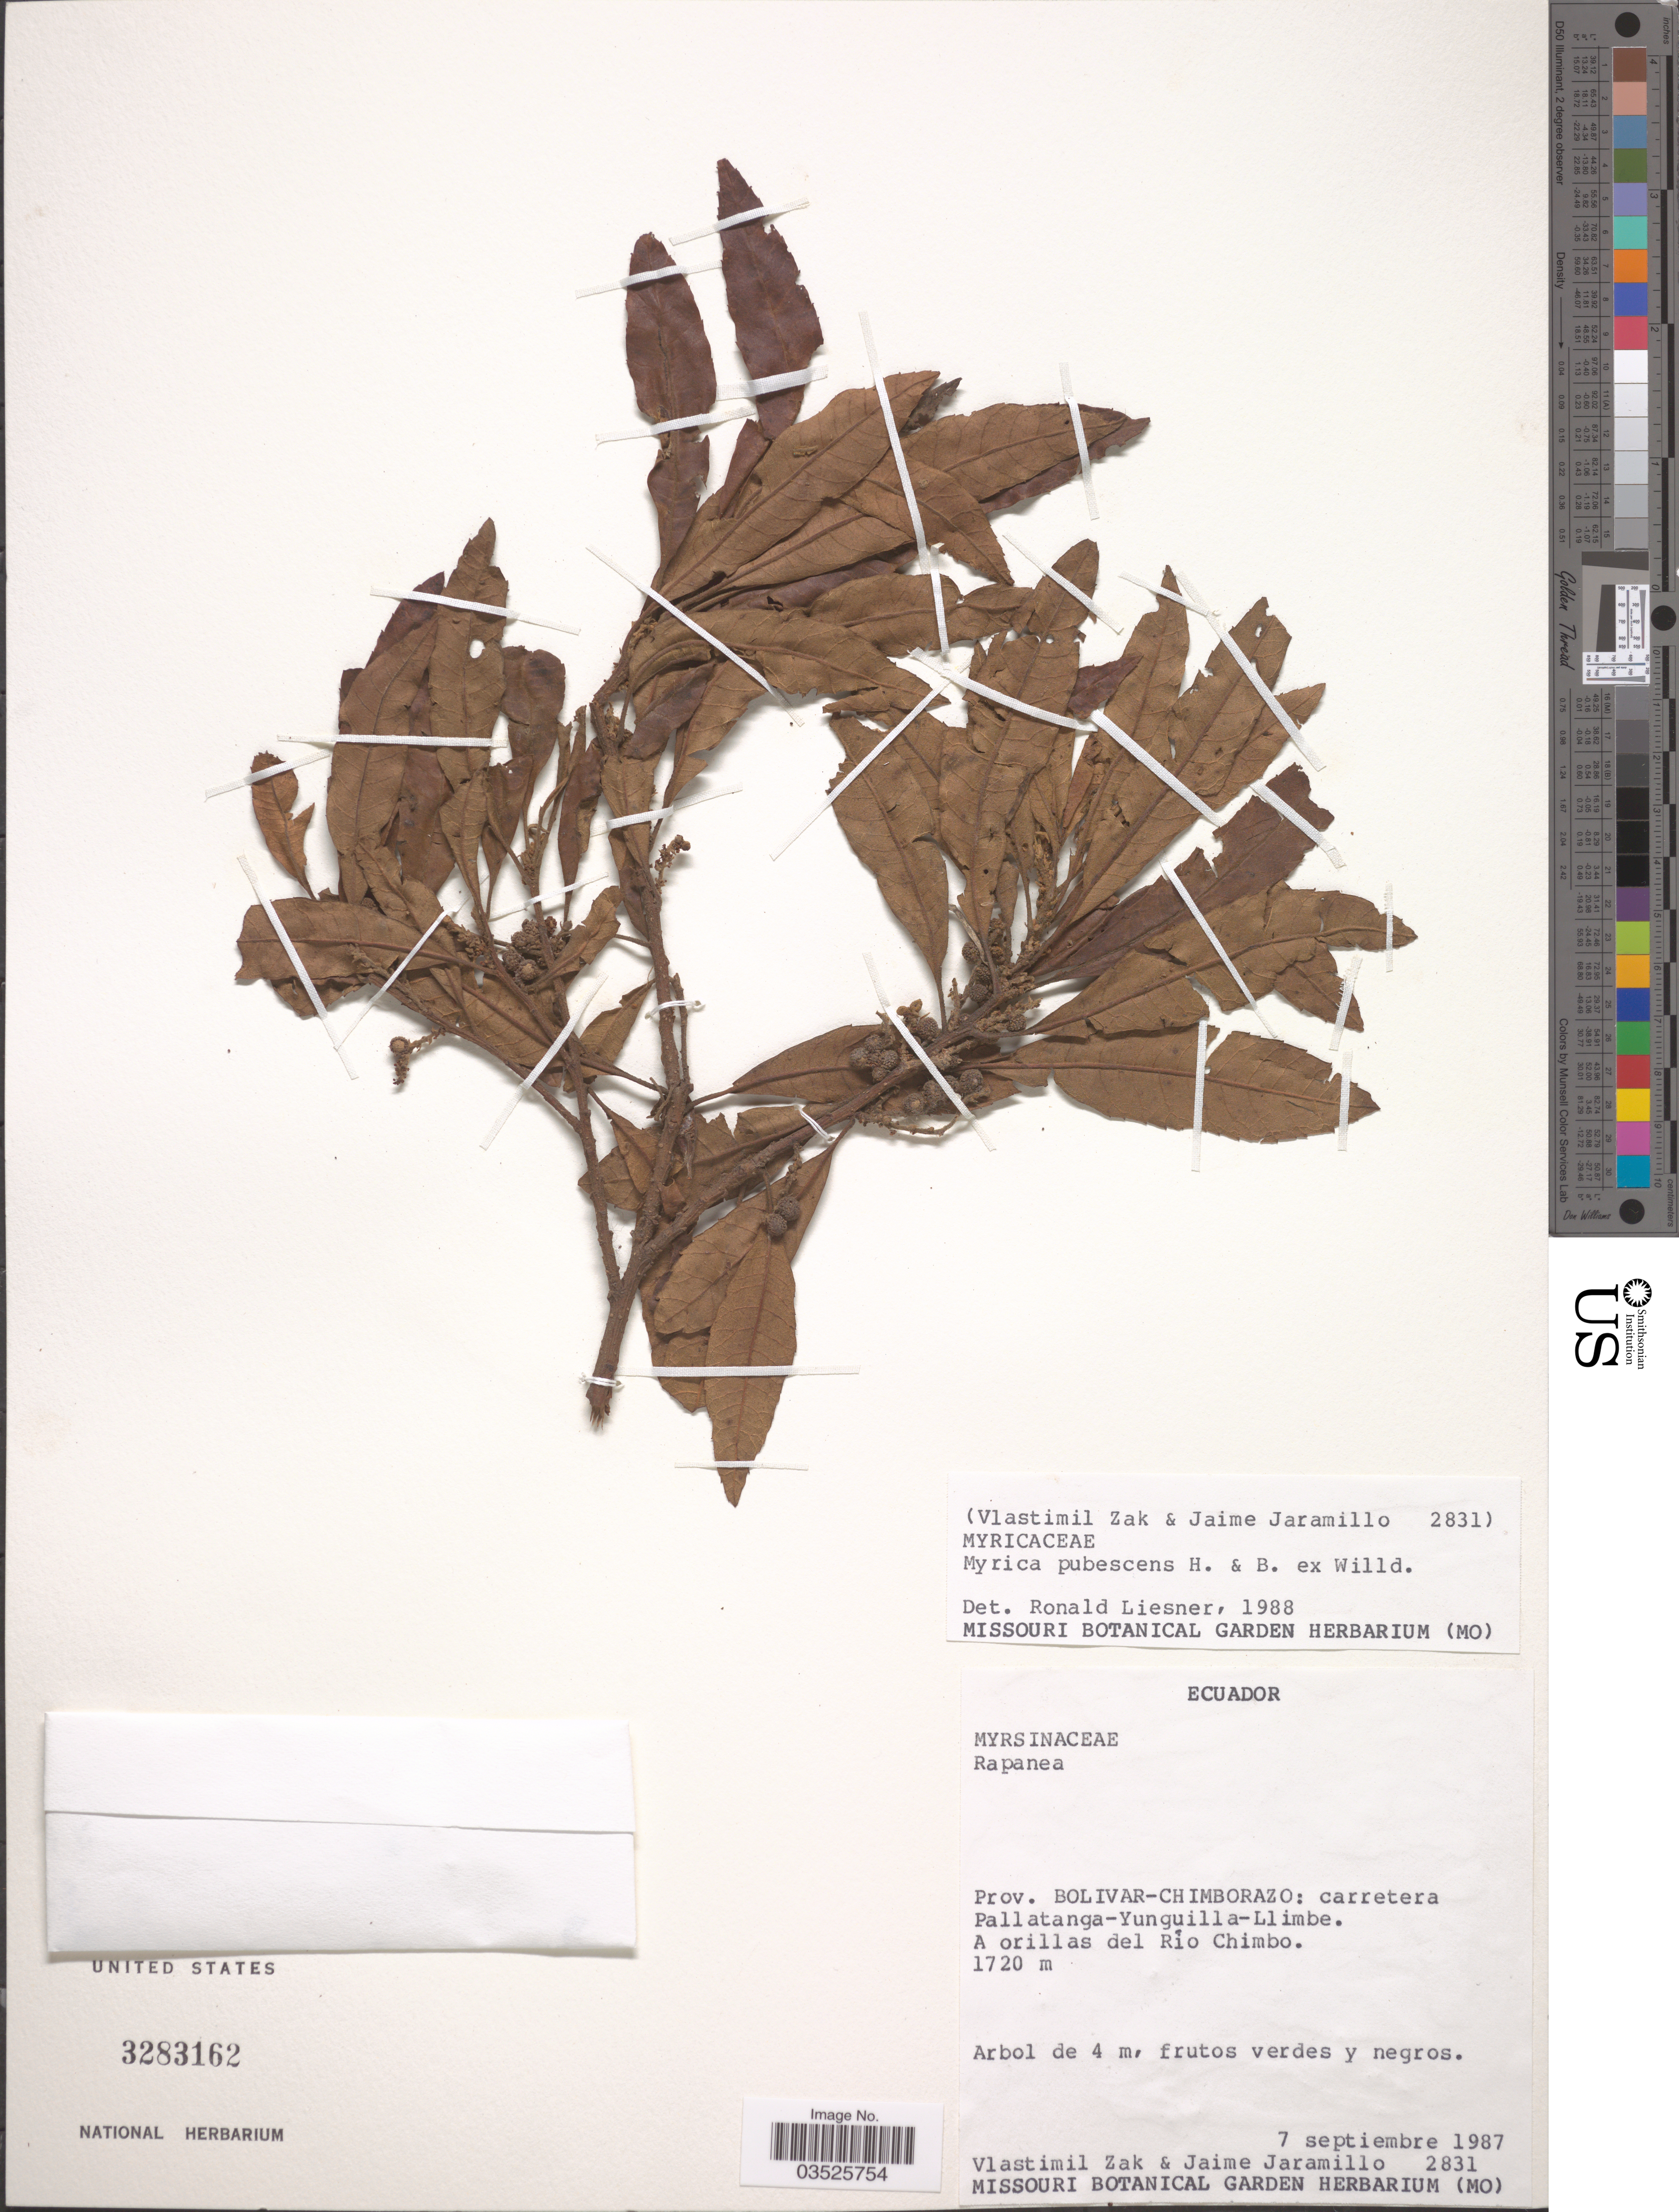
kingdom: Plantae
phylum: Tracheophyta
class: Magnoliopsida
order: Fagales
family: Myricaceae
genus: Morella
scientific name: Morella pubescens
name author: (Humb. & Bonpl. ex Willd.) Wilbur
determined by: Strong, M. T., (US), Smithsonian Institution - National Museum of Natural History (UNITED STATES)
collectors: V. Zak & J. Jaramillo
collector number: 2831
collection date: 1987-09-07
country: Ecuador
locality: Prov. Bolivar-Chimborazo; carretera Pallatanga-Yunguilla-Llimbe. A orillas del Río Chimbo.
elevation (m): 1720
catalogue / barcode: US 3283162